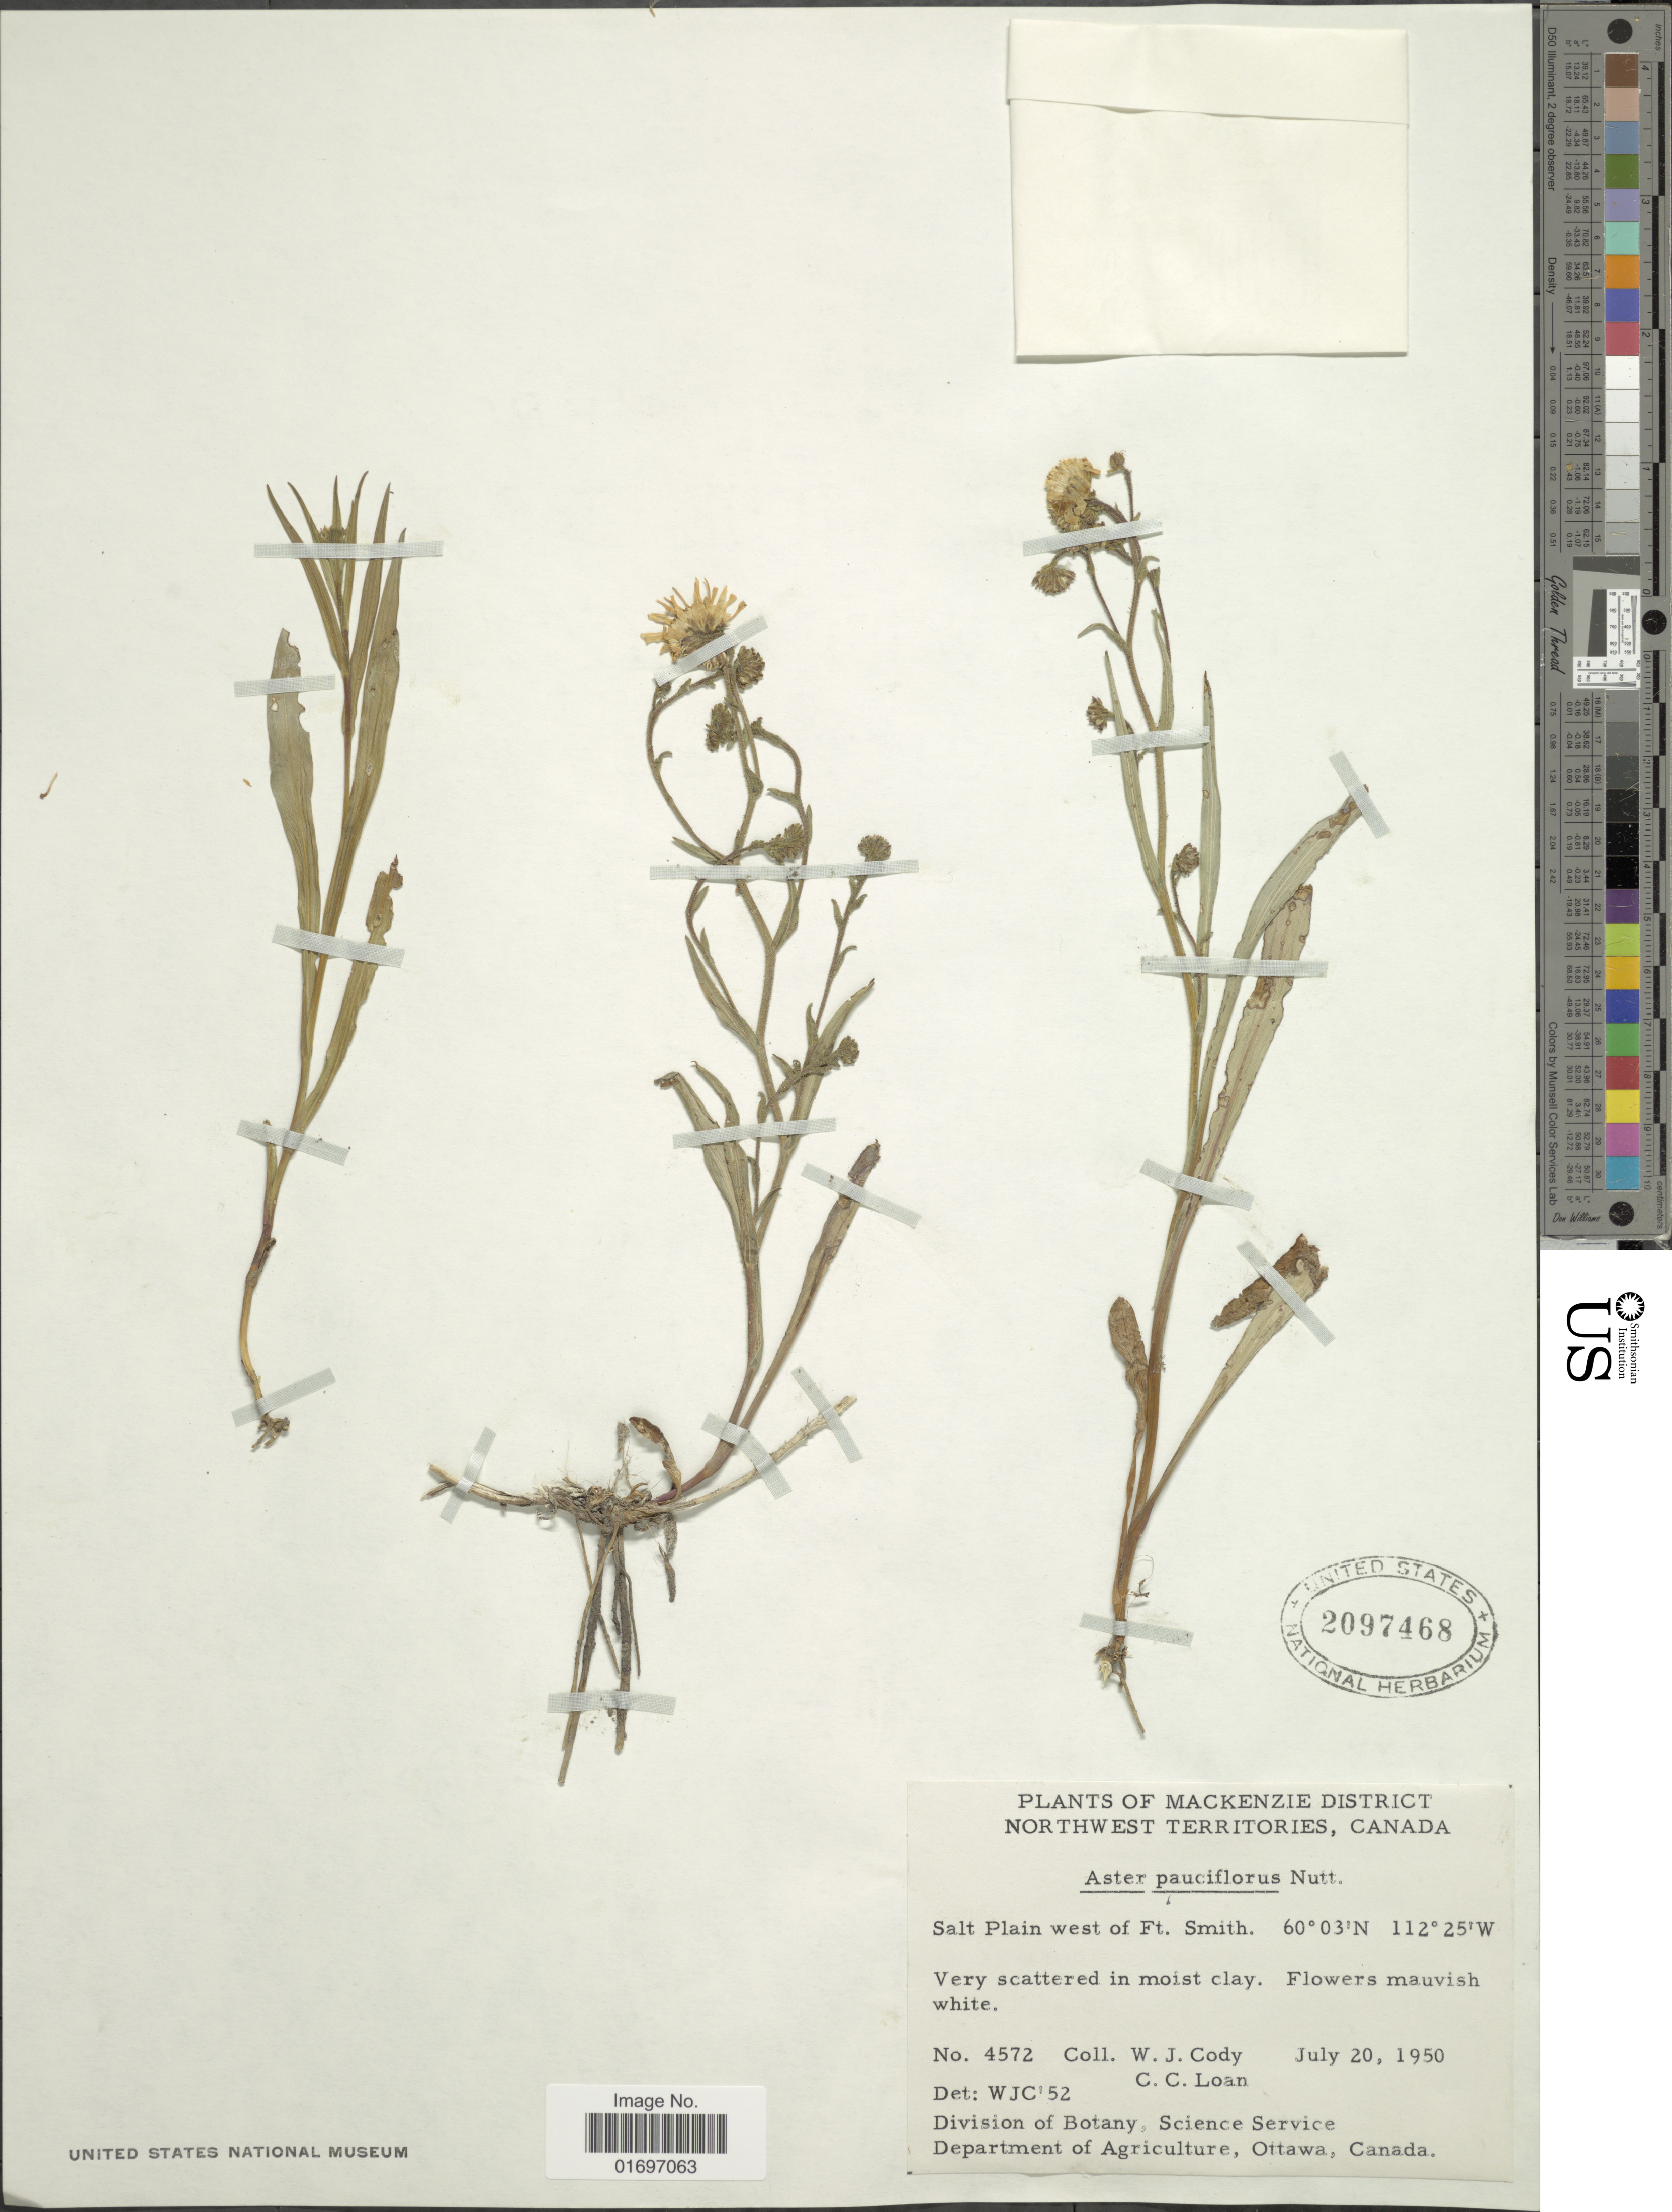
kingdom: Plantae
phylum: Tracheophyta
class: Magnoliopsida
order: Asterales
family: Asteraceae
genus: Almutaster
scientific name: Almutaster pauciflorus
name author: (Nutt.) Á. Löve & D. Löve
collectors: W. Cody & C. Loan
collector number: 4572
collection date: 1950-07-20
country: Canada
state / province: Northwest Territories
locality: Mackenzie District. Northwest Territories, Canada. Salt Plain west of Ft. Smith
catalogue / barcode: US 2097468